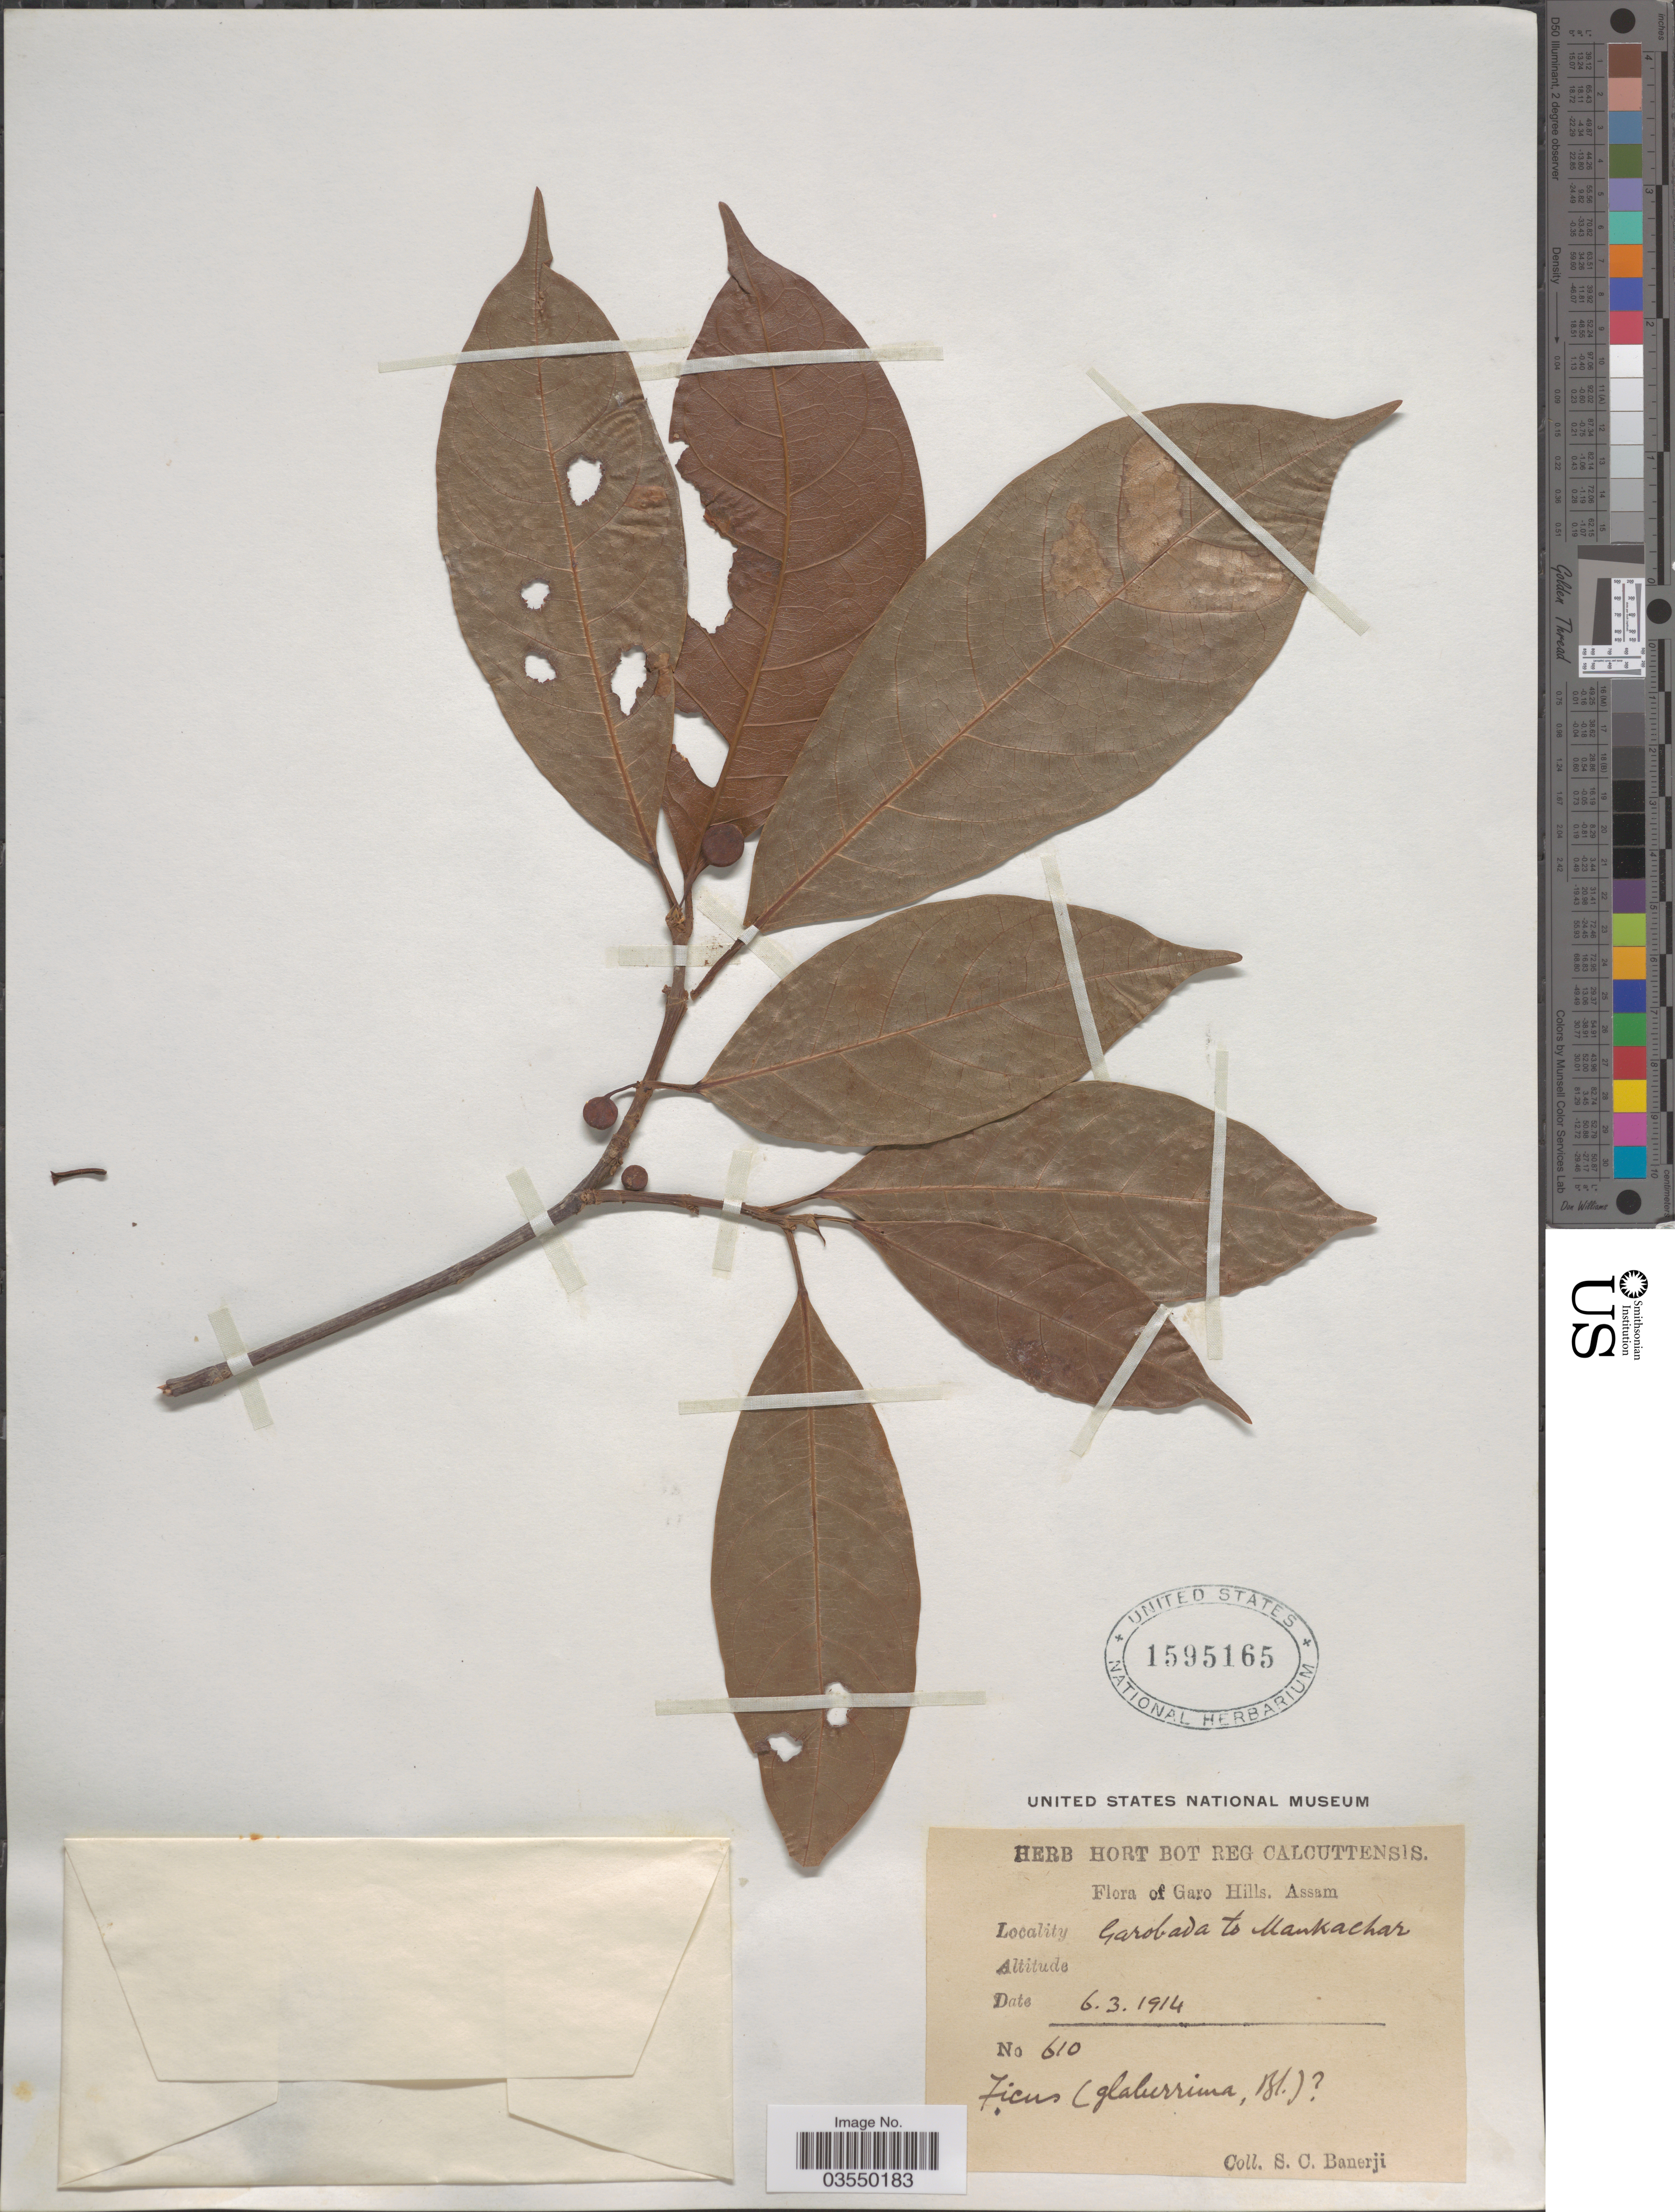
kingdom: Plantae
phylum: Tracheophyta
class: Magnoliopsida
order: Rosales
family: Moraceae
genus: Ficus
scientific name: Ficus glaberrima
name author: Heyne ex Roth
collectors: S. Banerji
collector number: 610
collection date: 1914-03-06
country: India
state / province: Meghalaya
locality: Garo Hills. Garobada to Mankachar.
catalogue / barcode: US 1595165